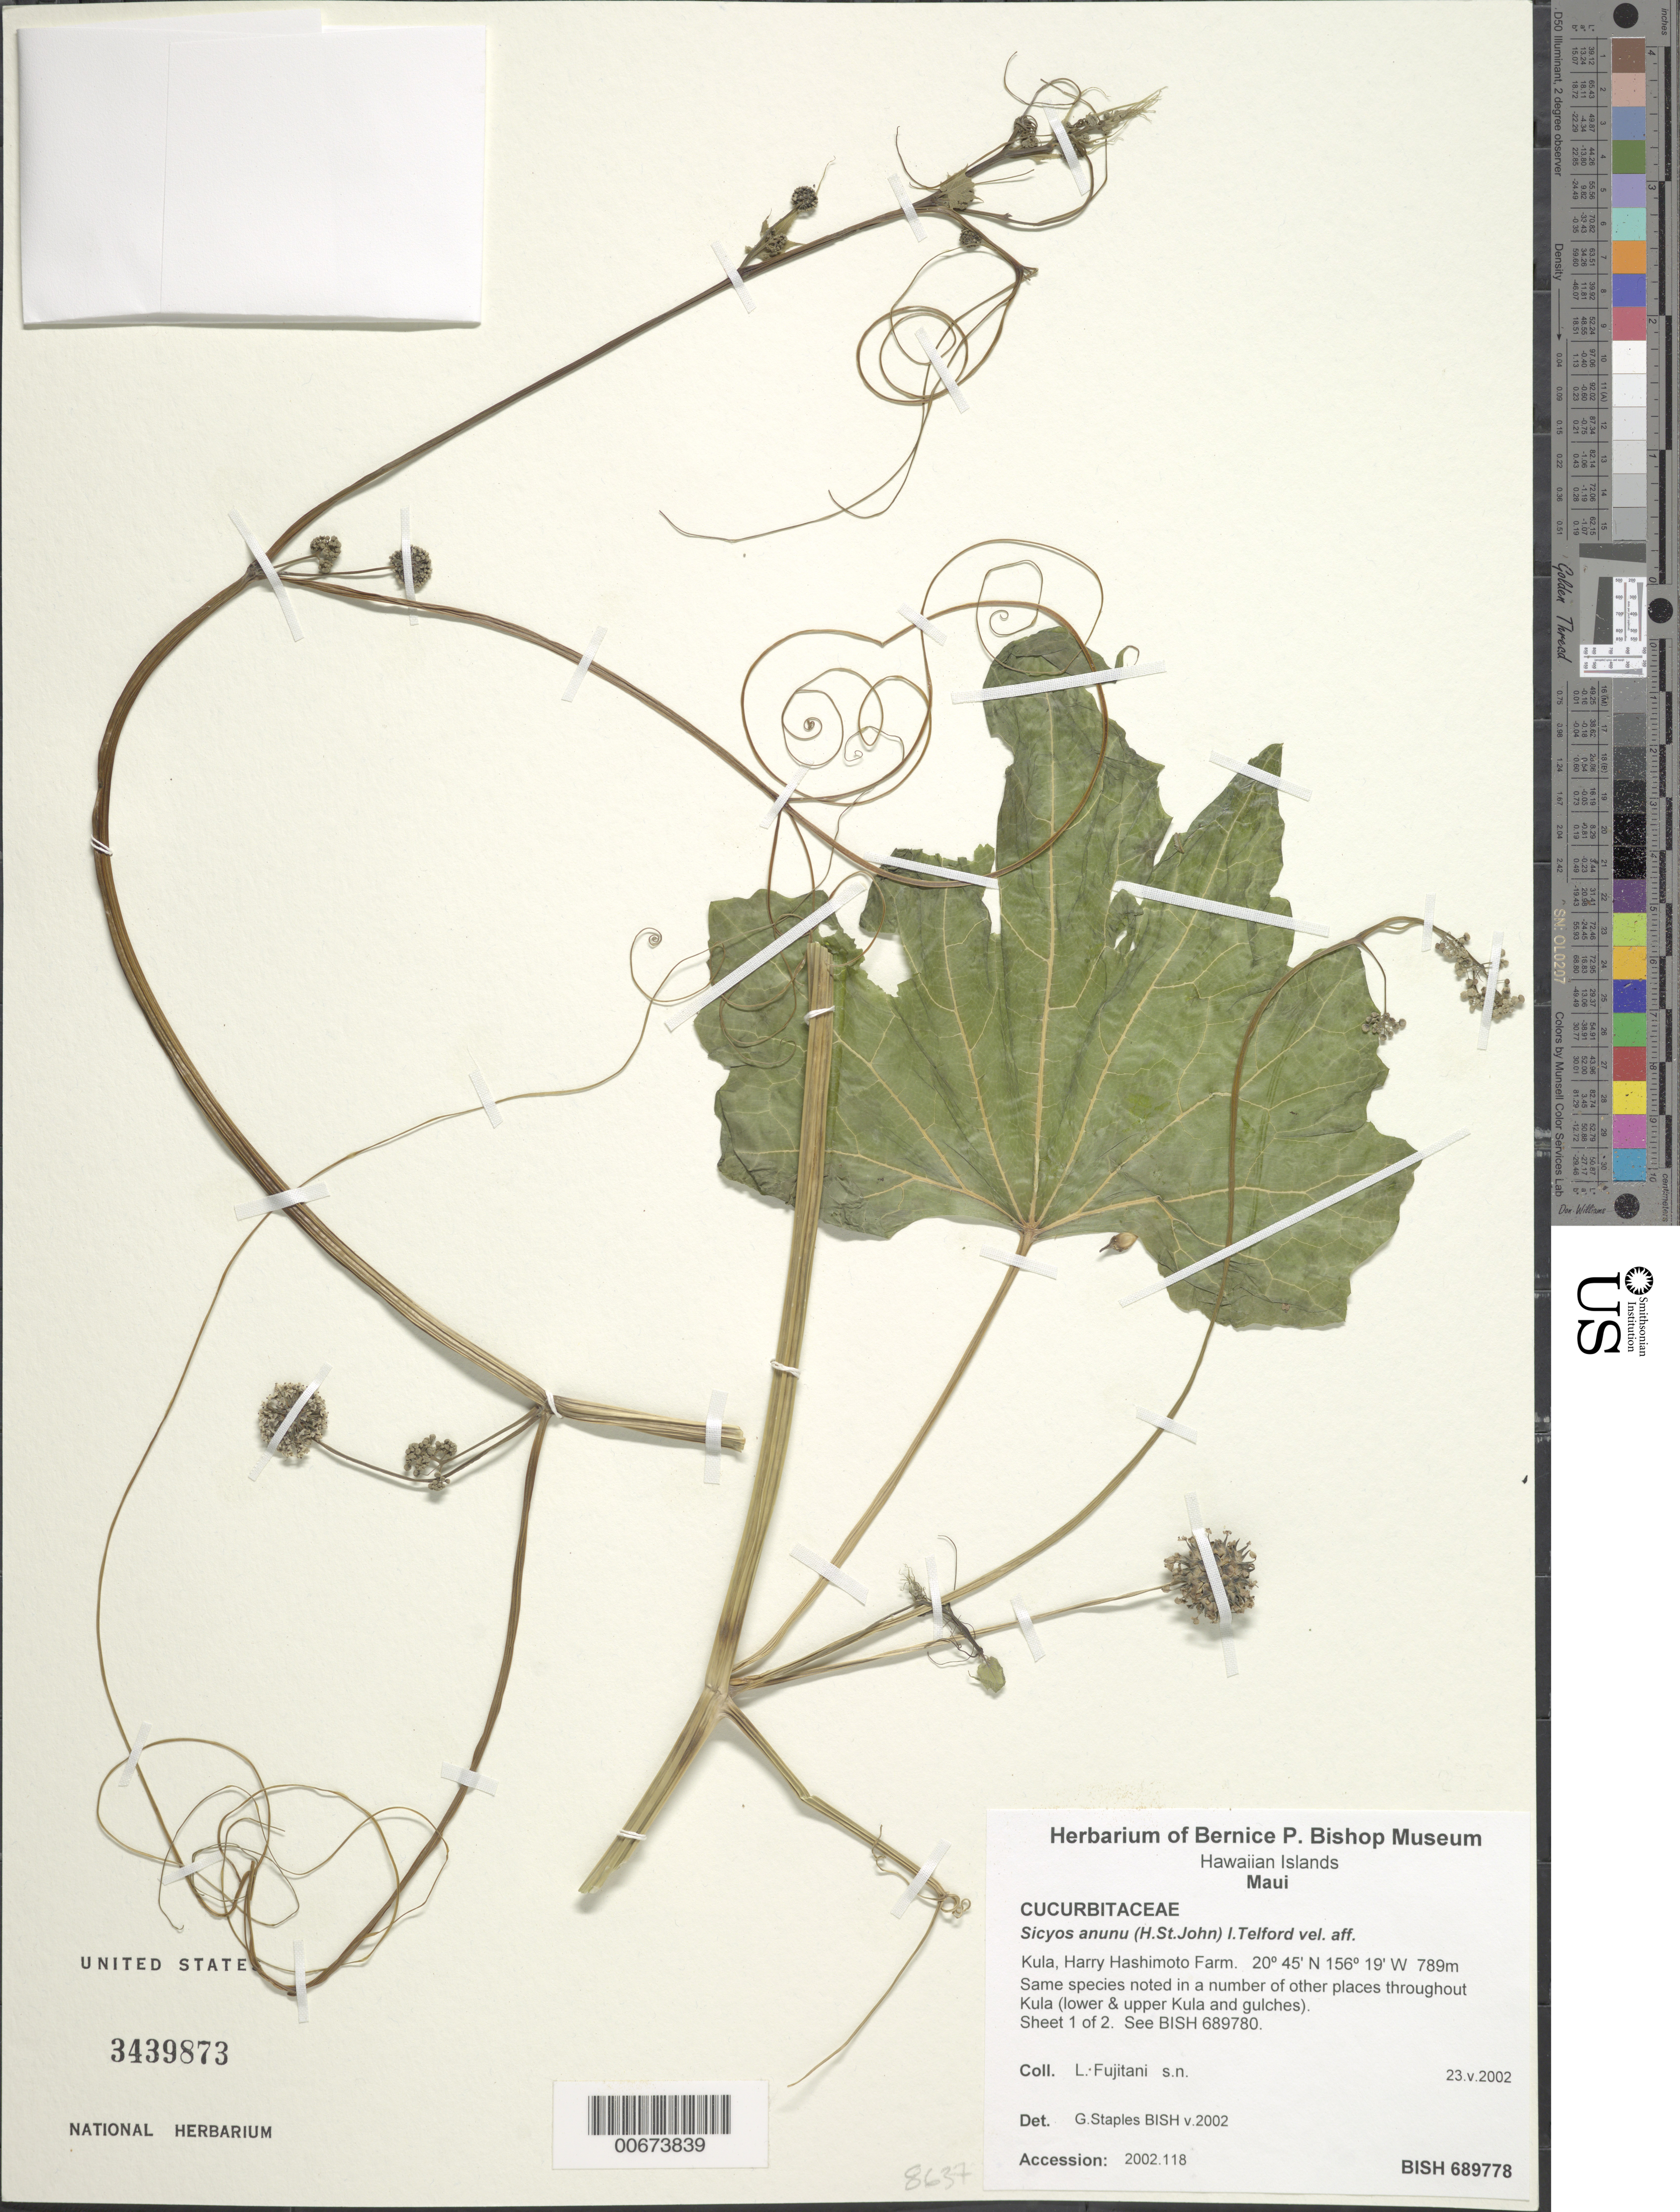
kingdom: Plantae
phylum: Tracheophyta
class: Magnoliopsida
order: Cucurbitales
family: Cucurbitaceae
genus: Sicyos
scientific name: Sicyos anunu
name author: (H. St. John) I. Telford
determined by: Staples, G. W.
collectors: L. Fujitani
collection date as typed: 23 May 2002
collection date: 2002-05-23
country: United States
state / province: Hawaii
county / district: Maui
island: Maui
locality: Kula, Harry Hashimoto Farm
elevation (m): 789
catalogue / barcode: US 3439873